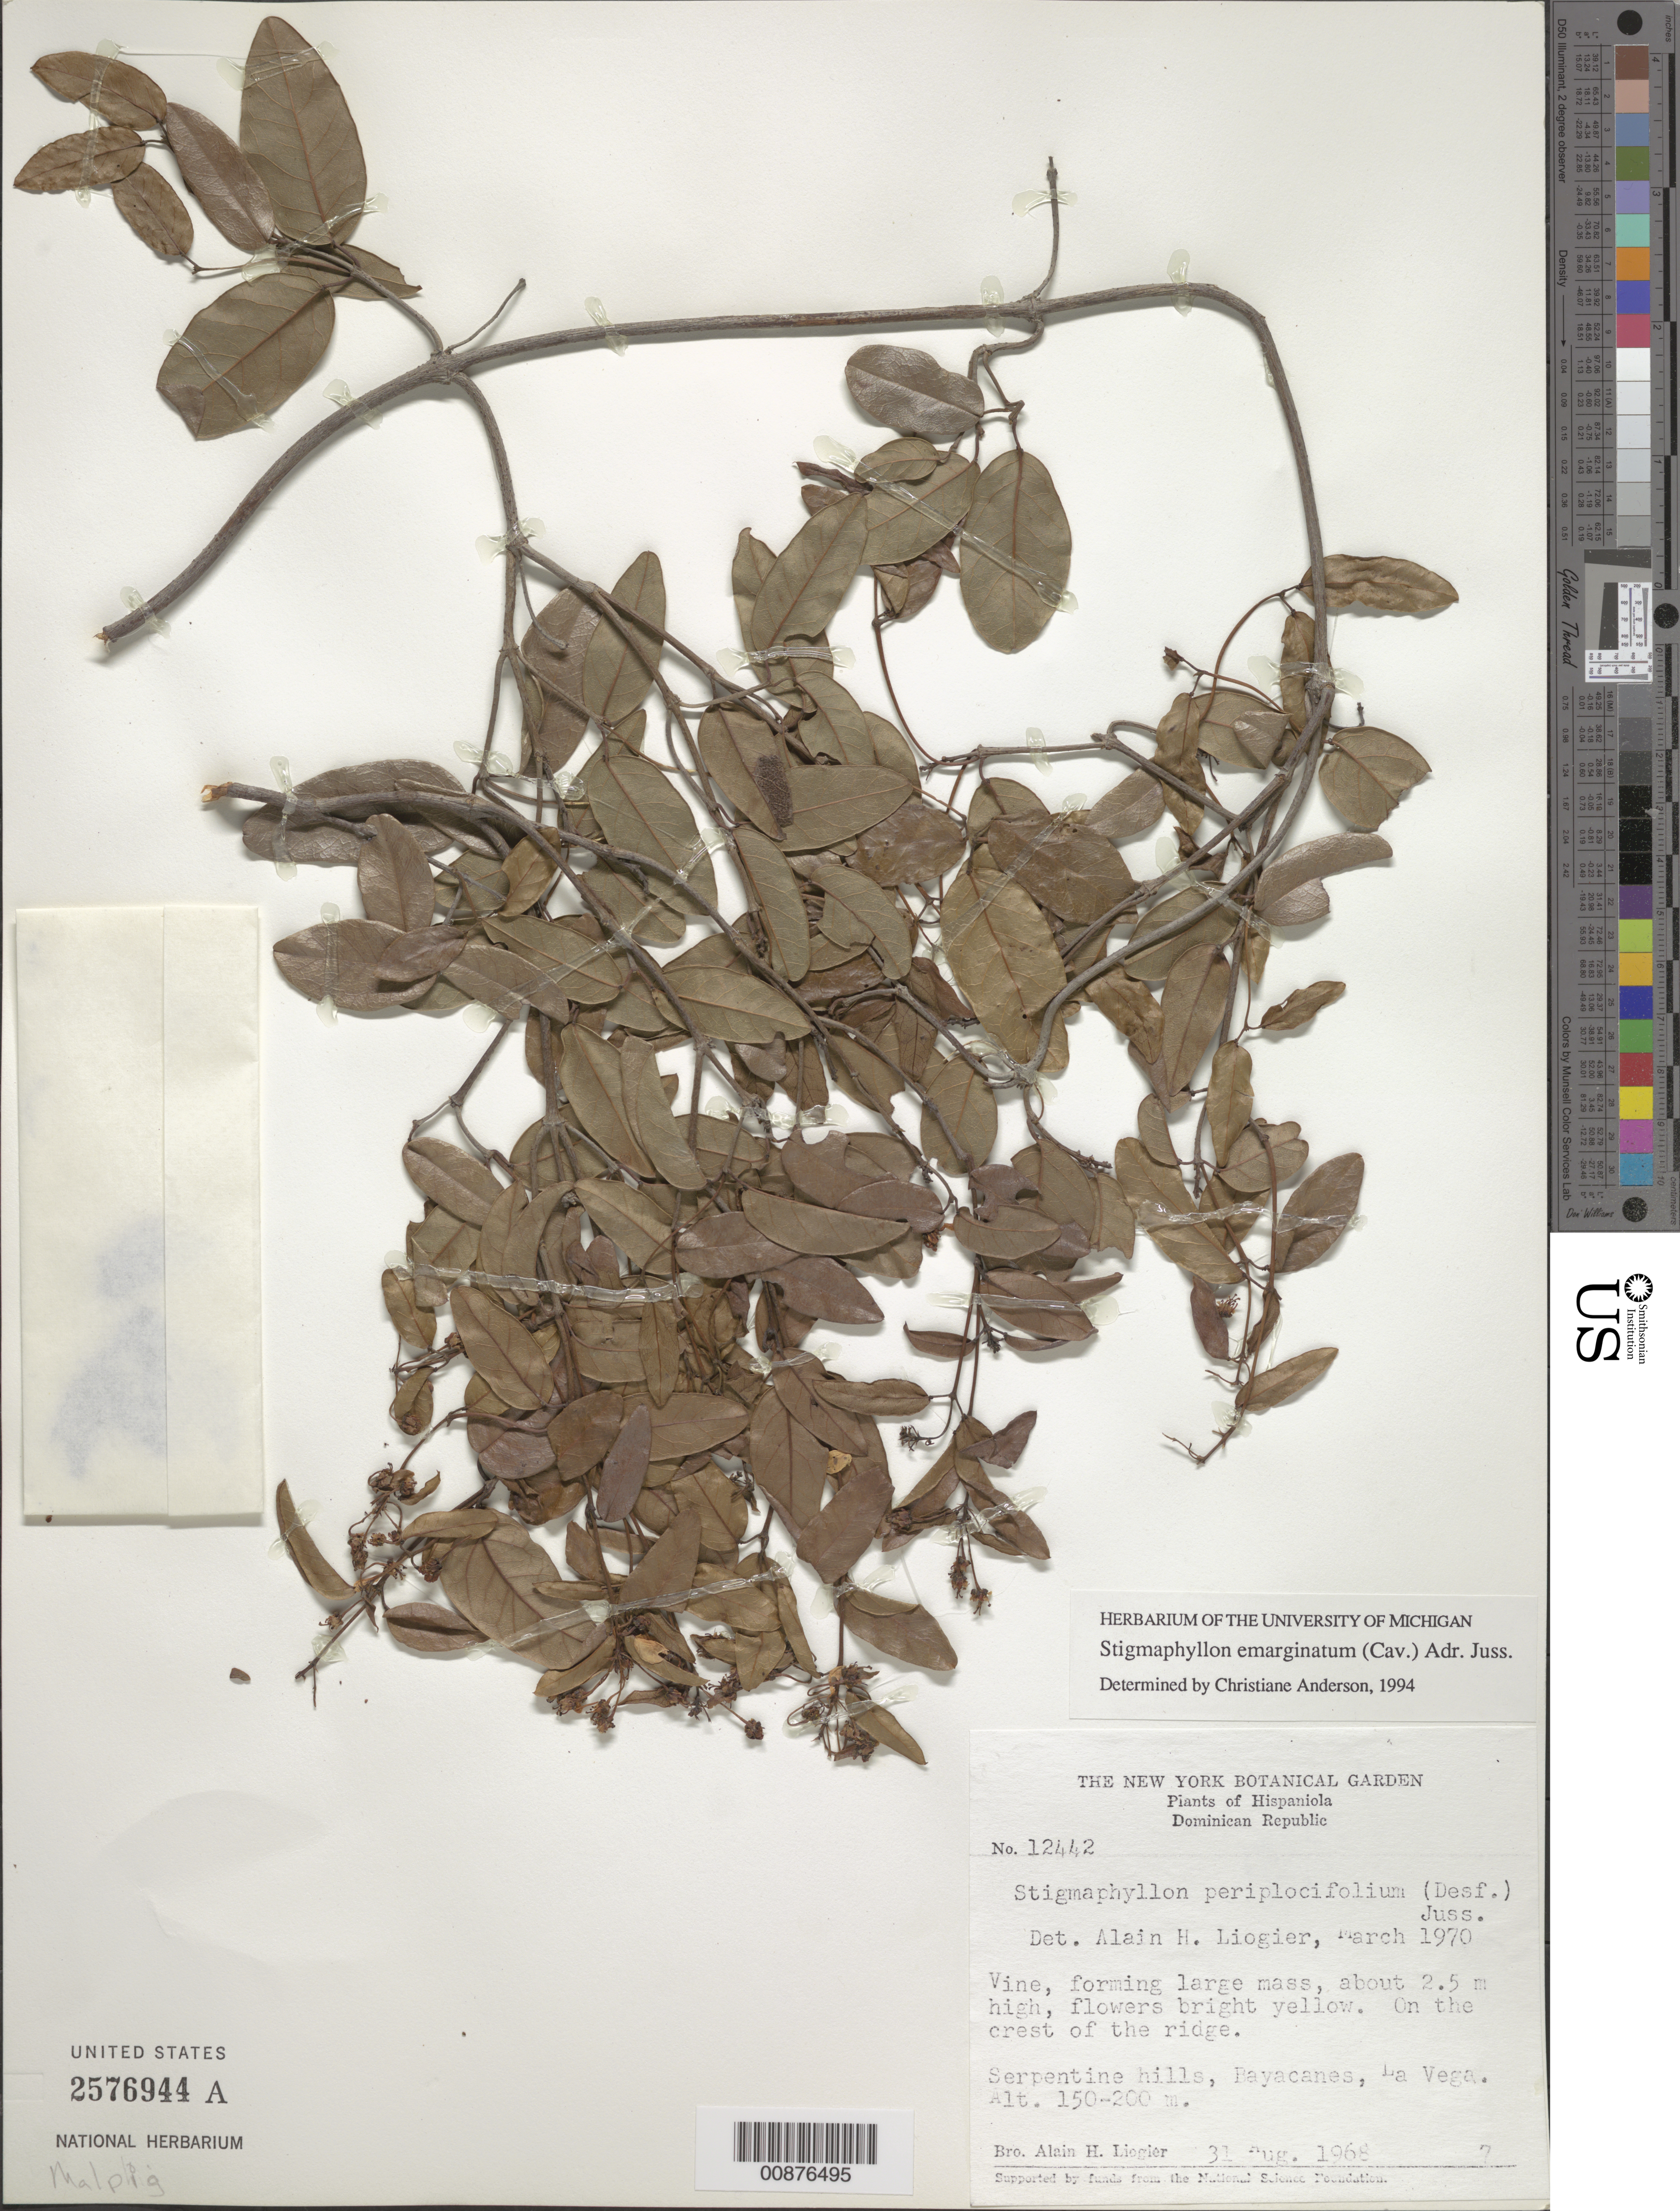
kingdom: Plantae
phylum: Tracheophyta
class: Magnoliopsida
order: Malpighiales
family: Malpighiaceae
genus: Stigmaphyllon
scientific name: Stigmaphyllon emarginatum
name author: (Cav.) A. Juss.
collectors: A. H. Liogier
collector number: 12442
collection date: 1968-08-31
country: Dominican Republic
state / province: La Vega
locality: Hispaniola. Serpentine hills, Bayacanes, La Vega.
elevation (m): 150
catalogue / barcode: US 2576944A